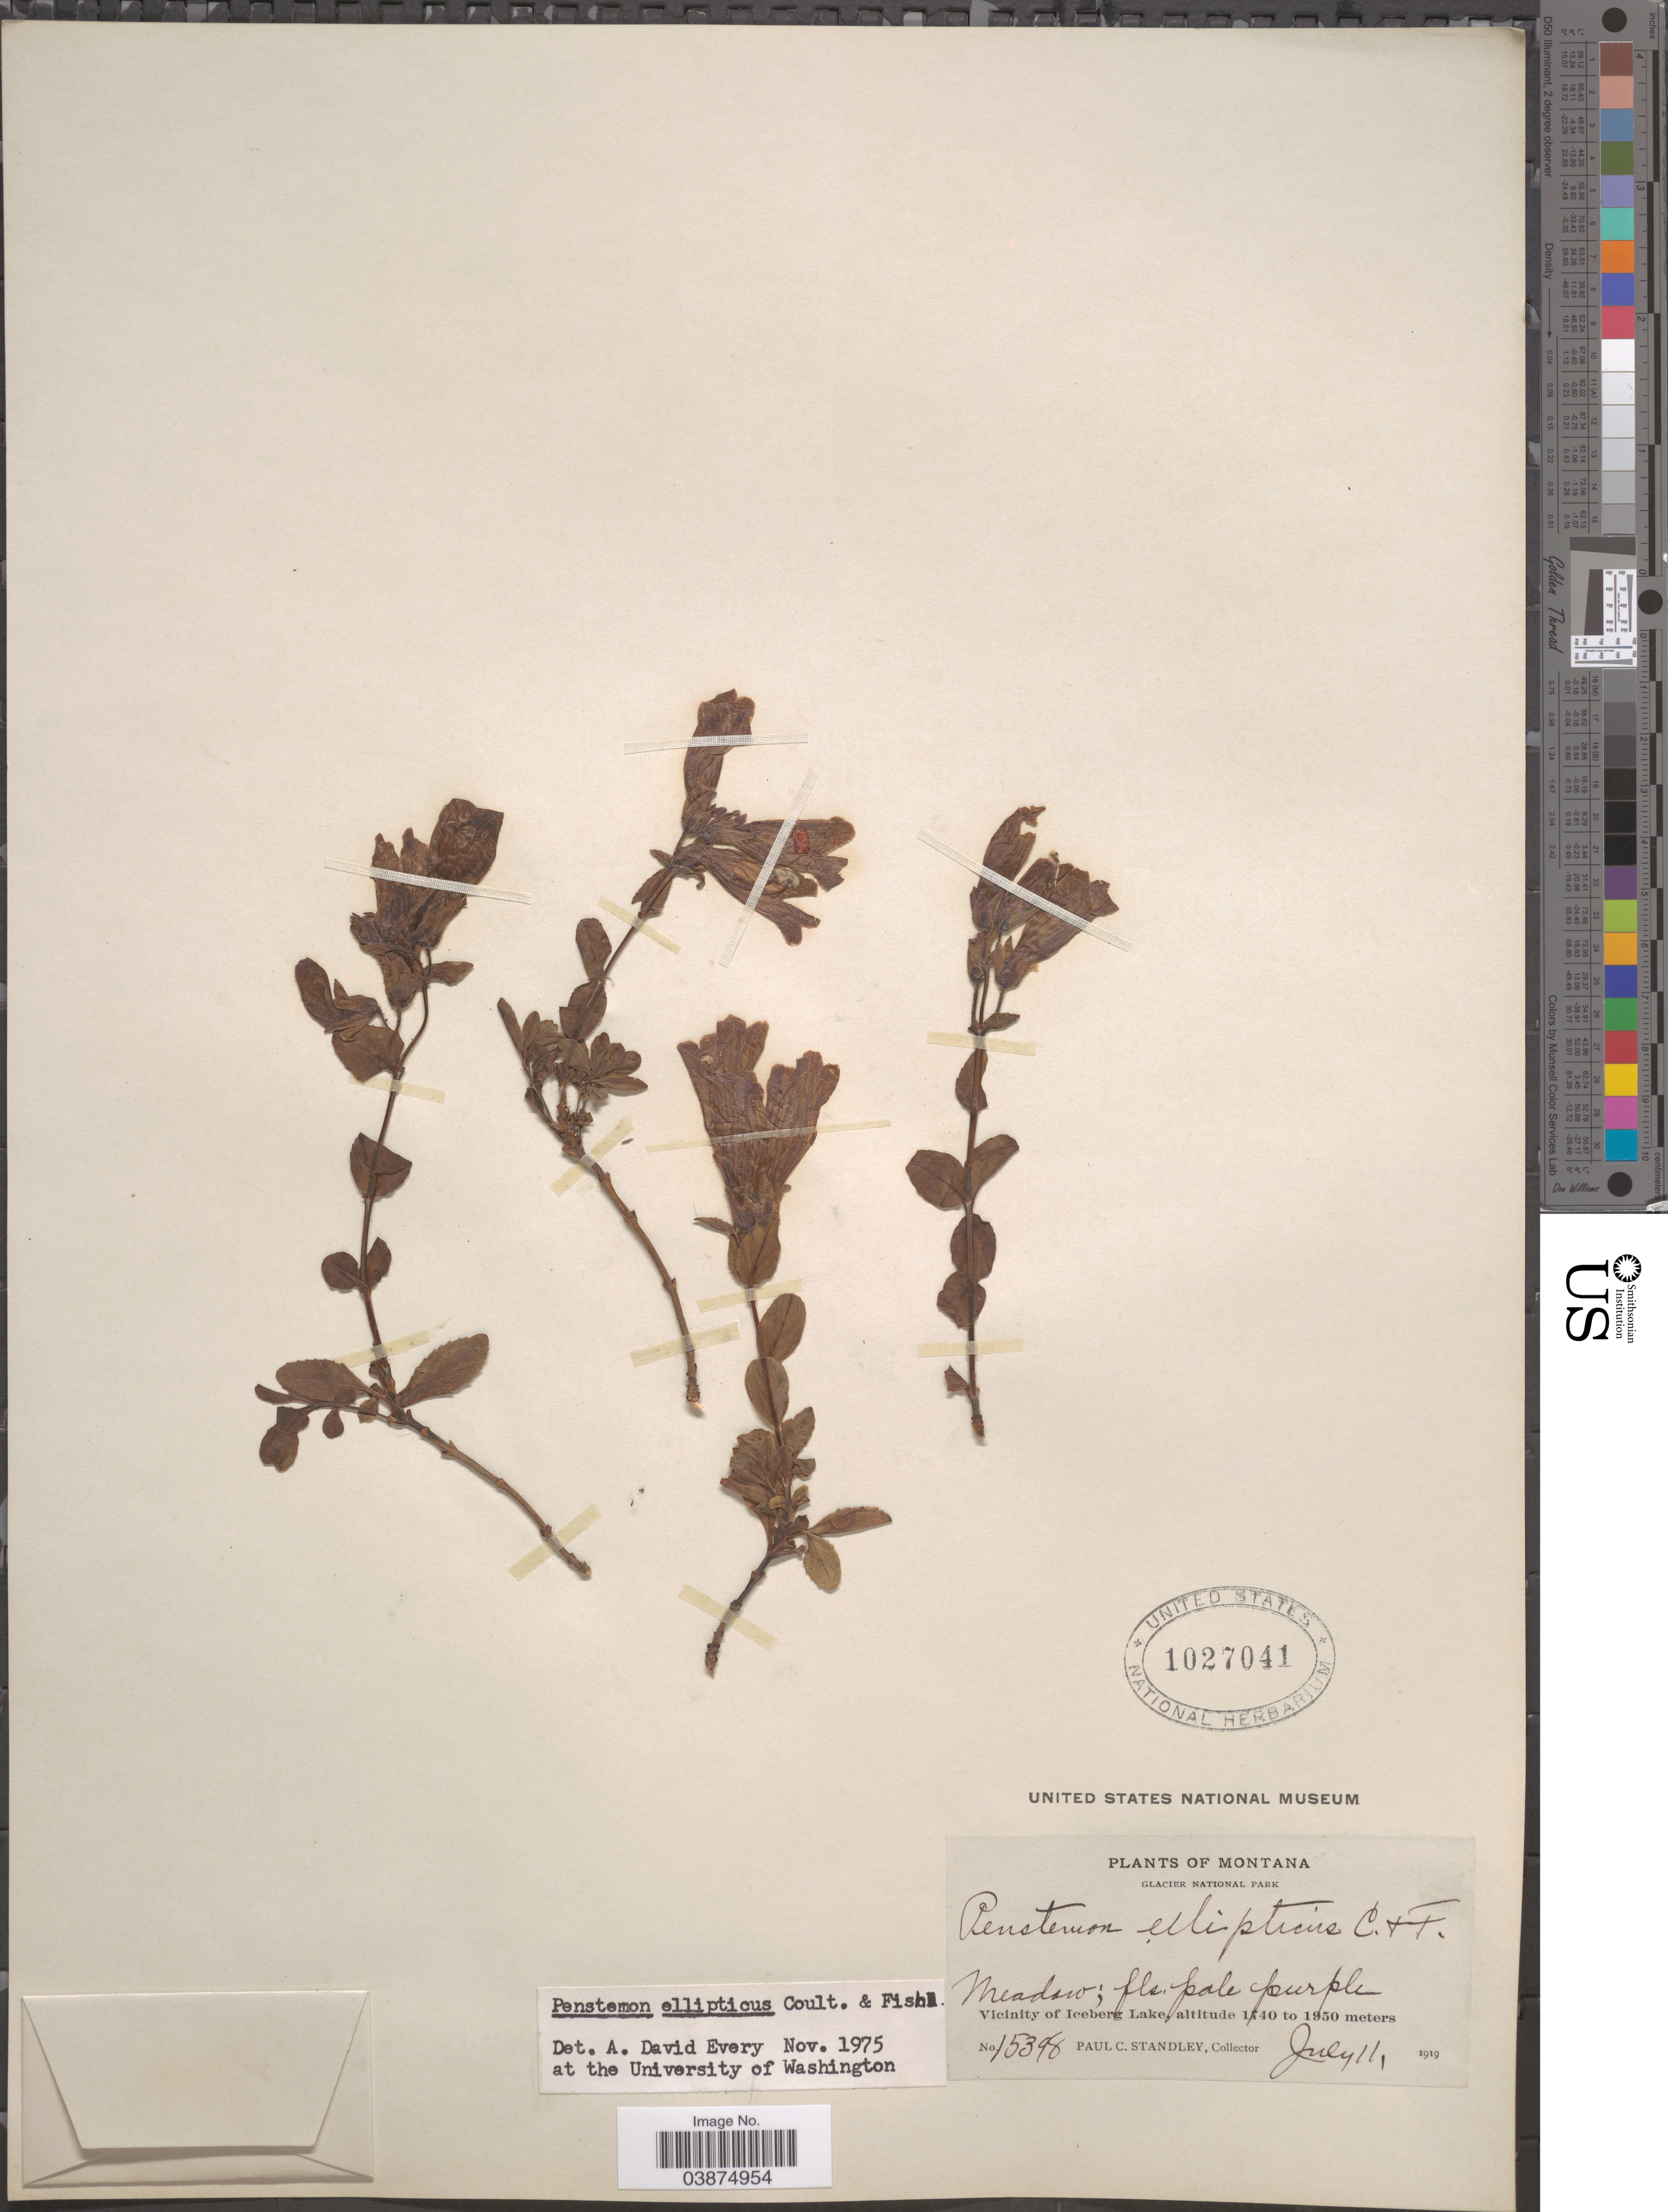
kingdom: Plantae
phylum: Tracheophyta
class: Magnoliopsida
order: Lamiales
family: Plantaginaceae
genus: Penstemon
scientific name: Penstemon ellipticus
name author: Greene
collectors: P. C. Standley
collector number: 15398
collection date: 1919-07-11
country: United States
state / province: Montana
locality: Glacier National Park. Vicinity of Iceberg Lake.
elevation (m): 1740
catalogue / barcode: US 1027041